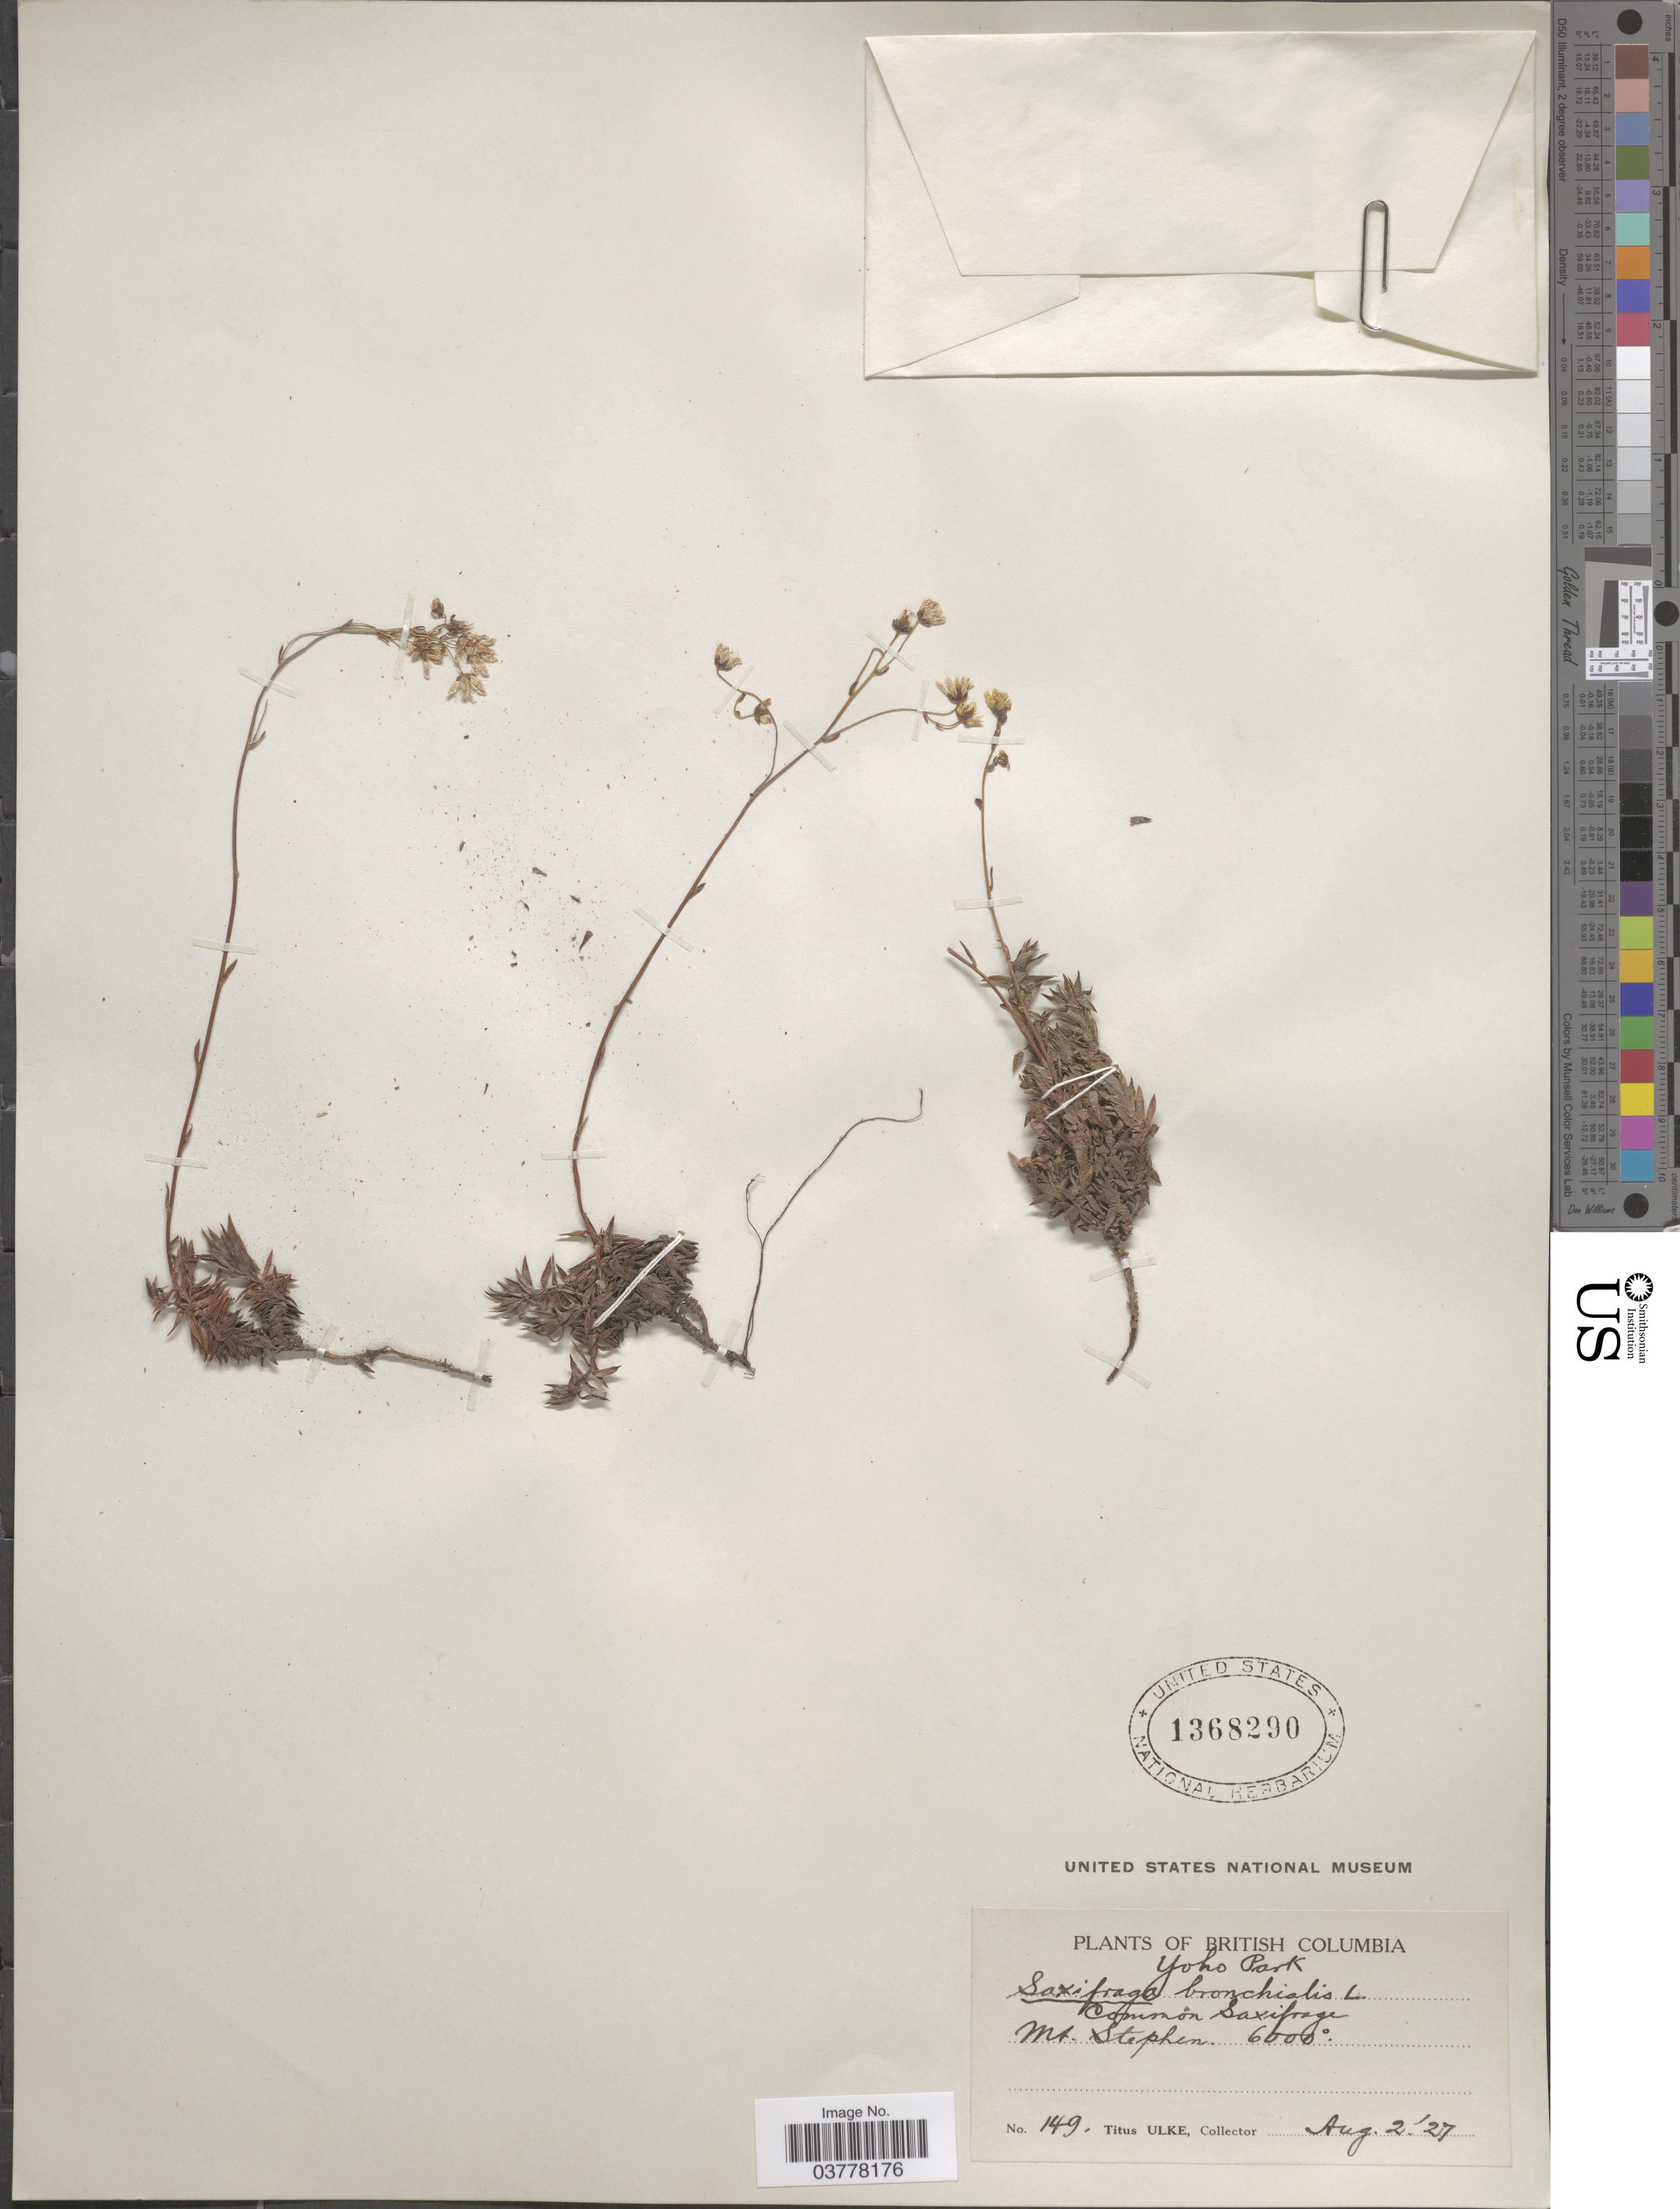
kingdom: Plantae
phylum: Tracheophyta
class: Magnoliopsida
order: Saxifragales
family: Saxifragaceae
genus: Saxifraga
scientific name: Saxifraga bronchialis subsp. austromontana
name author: (Wiegand) Piper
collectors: T. Ulke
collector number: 149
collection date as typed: Transcribed d/m/y: 2/8/27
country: Canada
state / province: British Columbia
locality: Yoho Park. Mt. Stephen.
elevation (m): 1829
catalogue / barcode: US 1368290